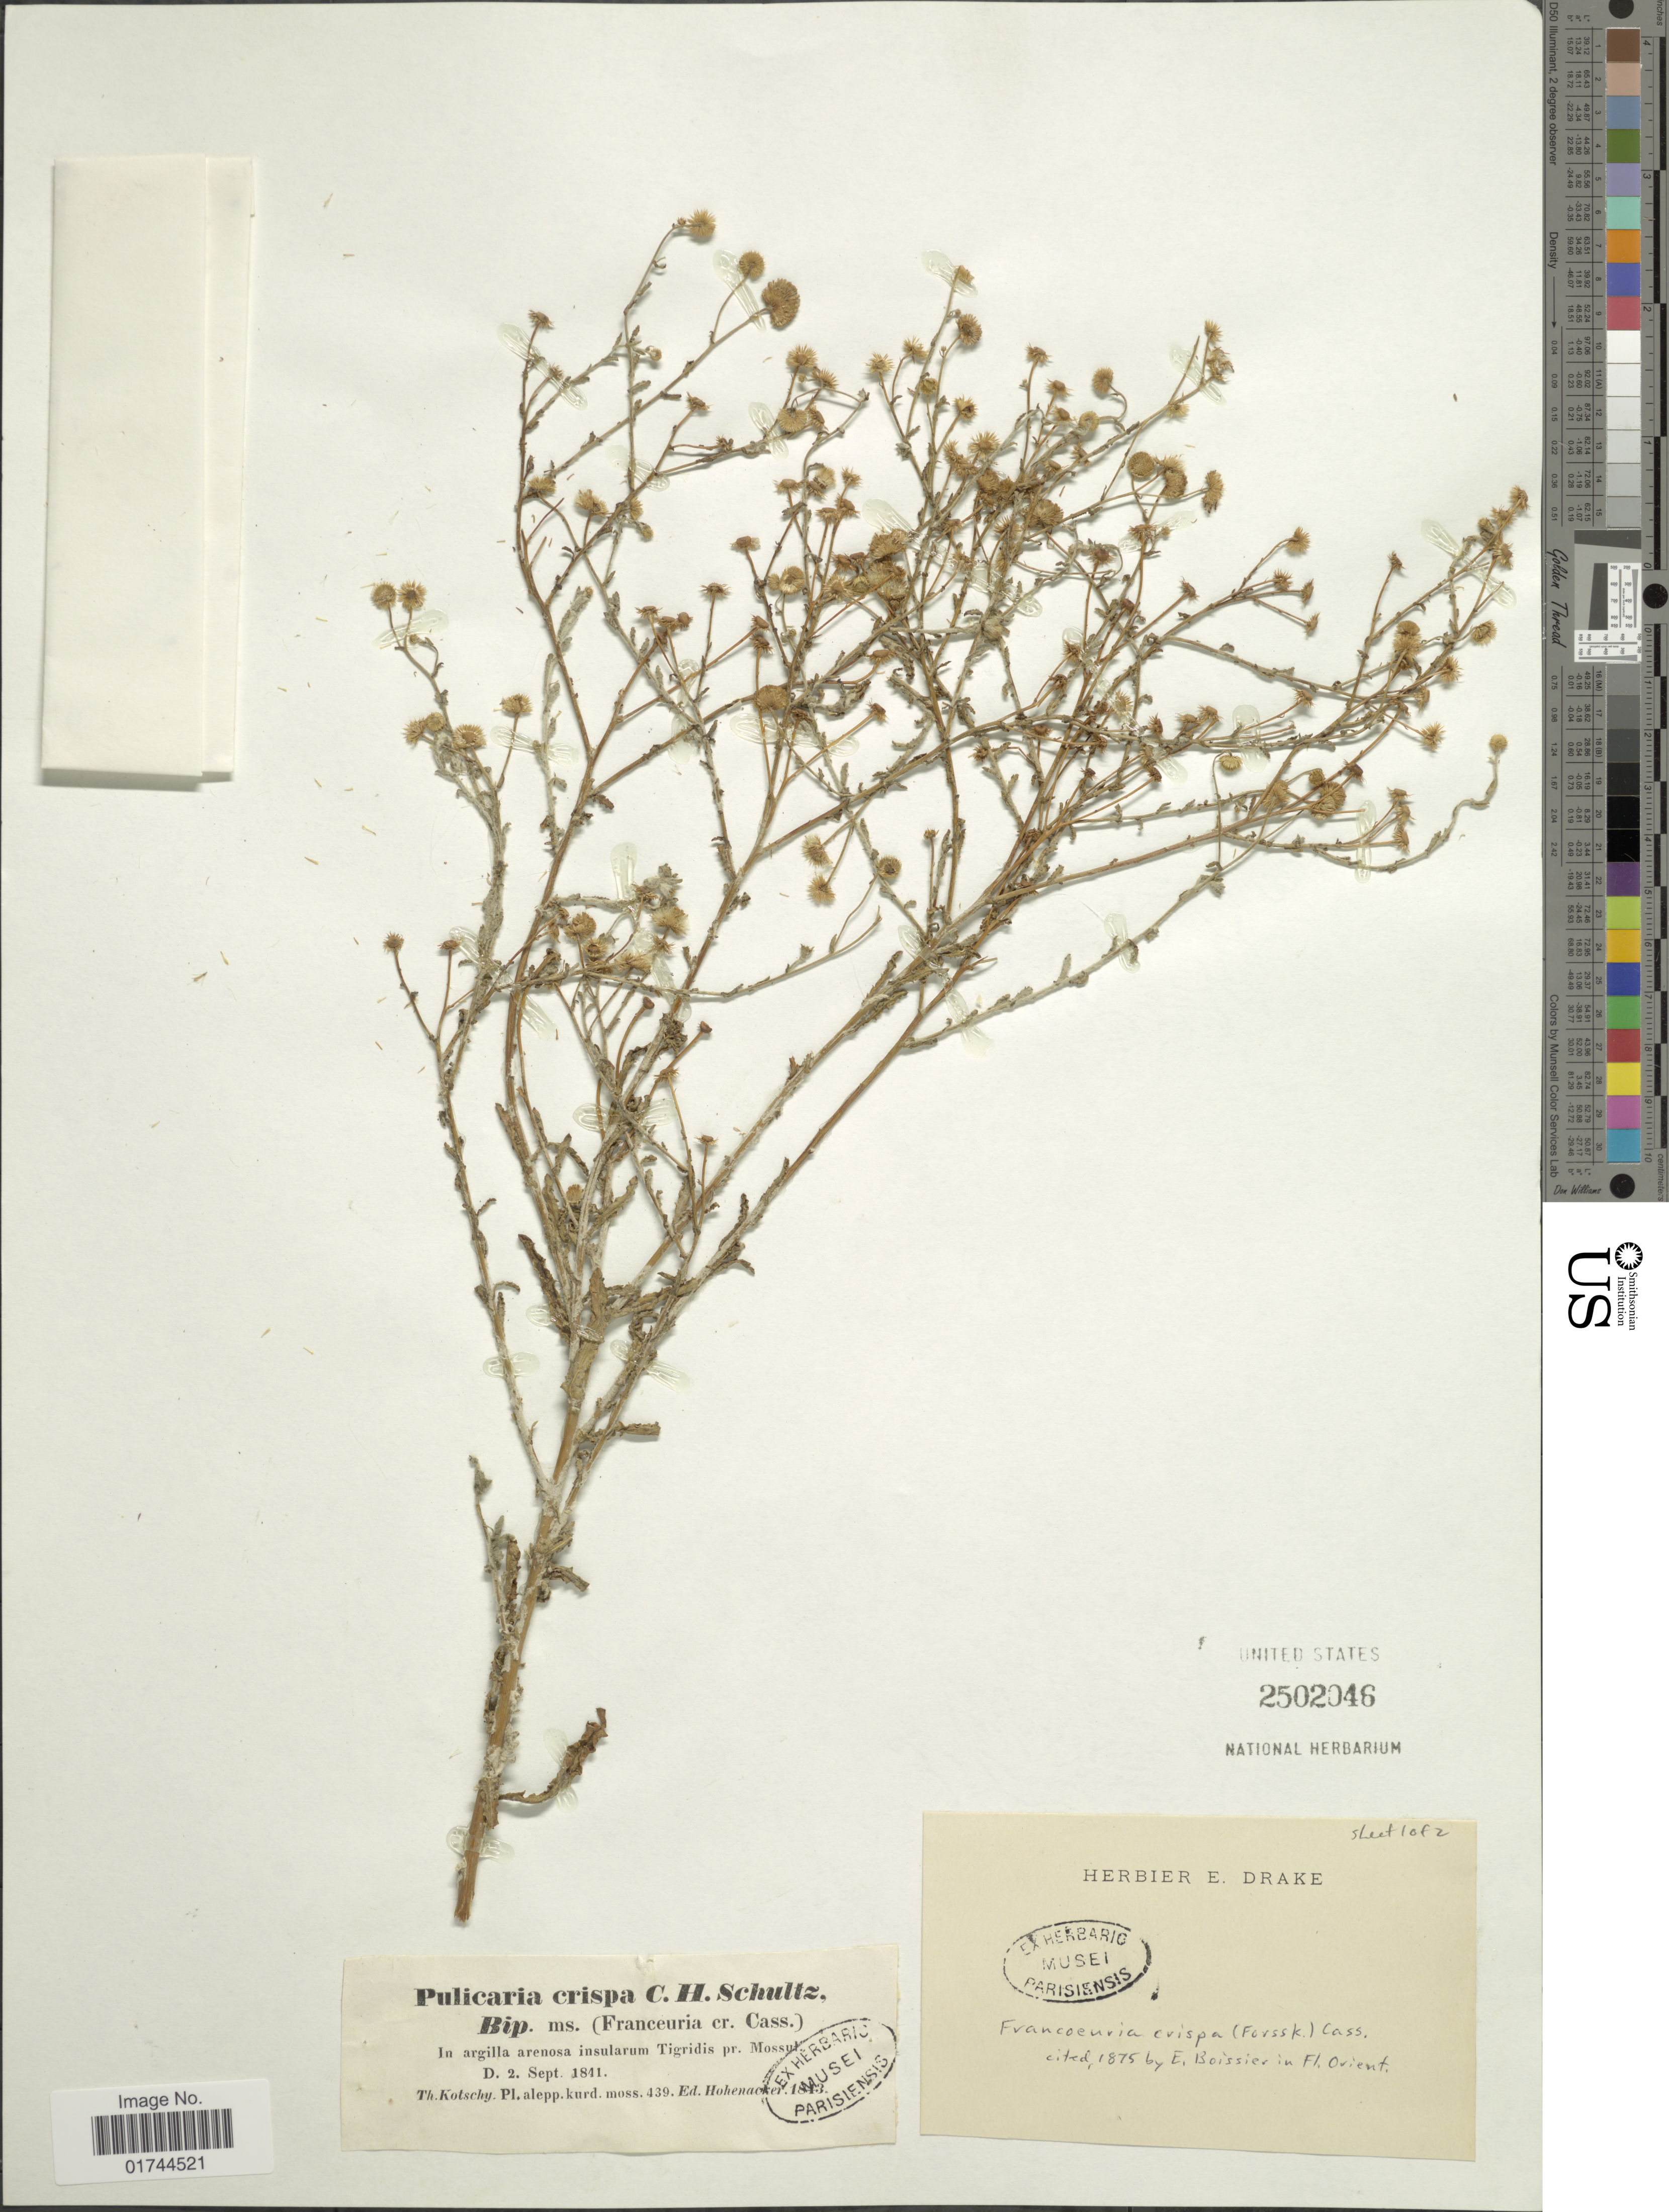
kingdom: Plantae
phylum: Tracheophyta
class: Magnoliopsida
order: Asterales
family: Asteraceae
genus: Pulicaria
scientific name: Pulicaria crispa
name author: Sch. Bip.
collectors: K. G. Kotschy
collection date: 1841-09-02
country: Iraq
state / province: Ninawa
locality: In argilla arenosa isularum Tigridis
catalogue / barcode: US 2502046